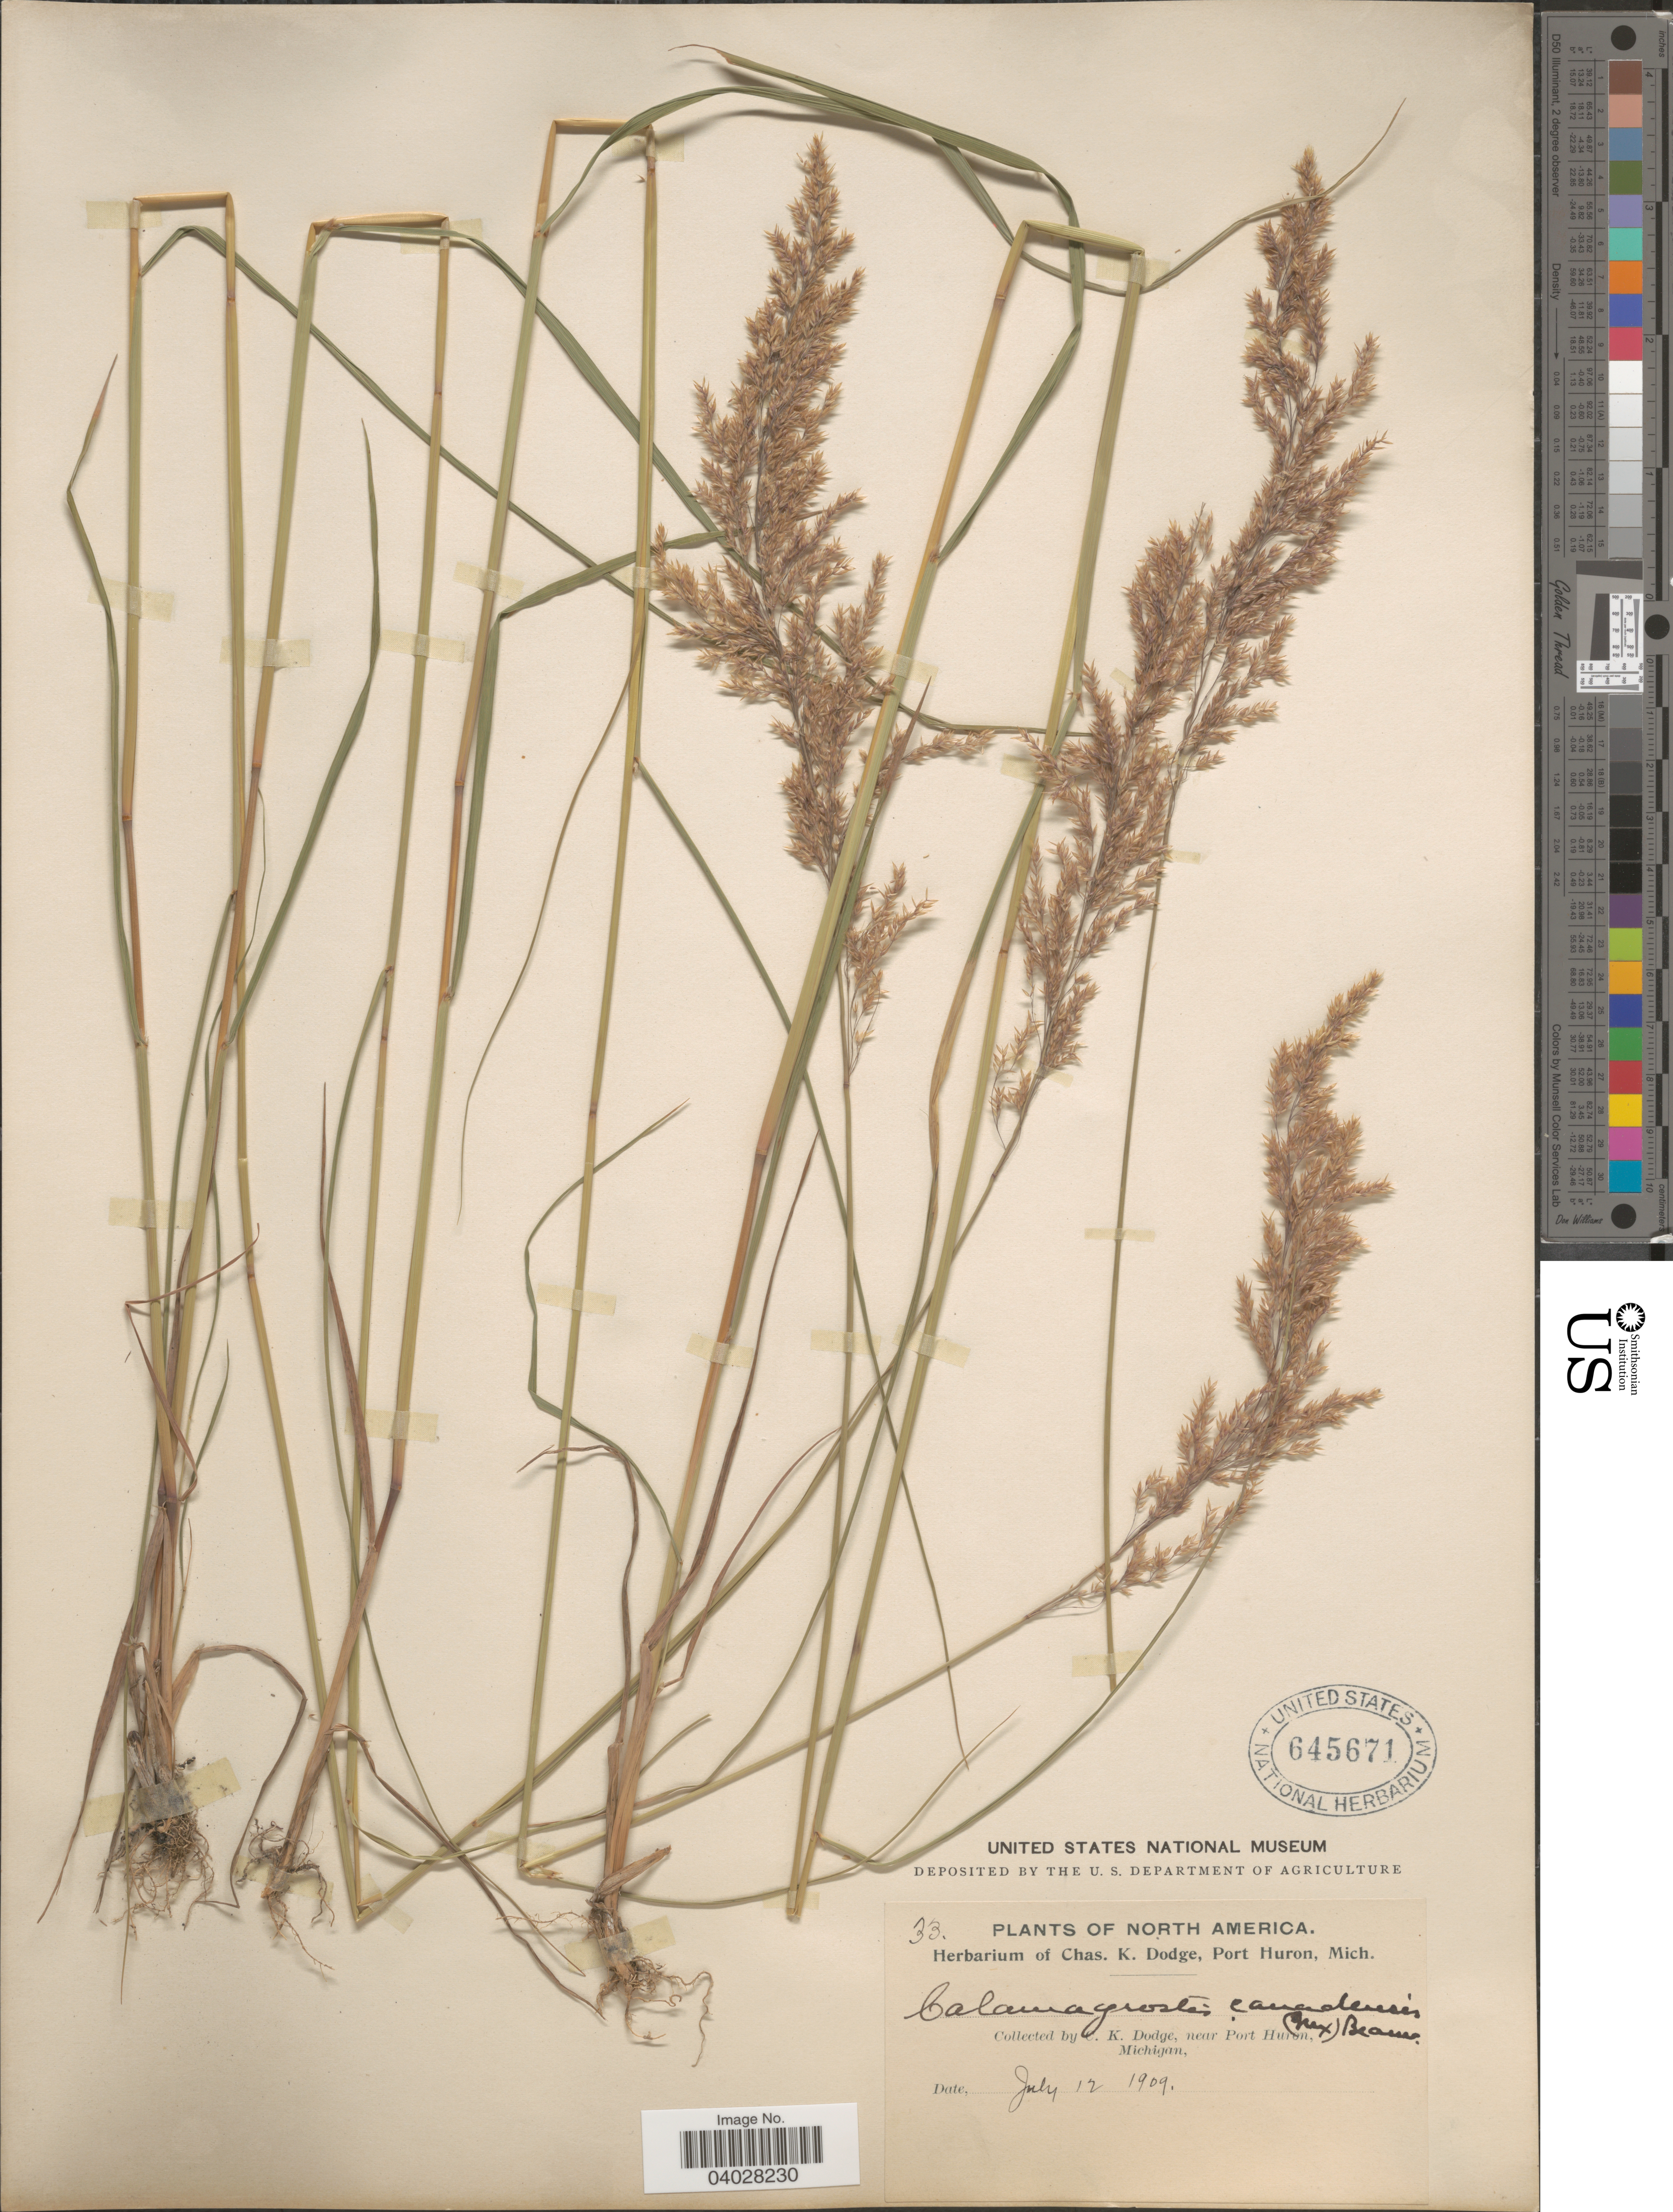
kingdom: Plantae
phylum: Tracheophyta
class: Liliopsida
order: Poales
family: Poaceae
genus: Calamagrostis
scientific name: Calamagrostis canadensis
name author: (Michx.) P. Beauv.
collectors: C. Dodge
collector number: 33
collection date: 1909-07-12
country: United States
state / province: Michigan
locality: Near Port Huron.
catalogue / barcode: US 645671